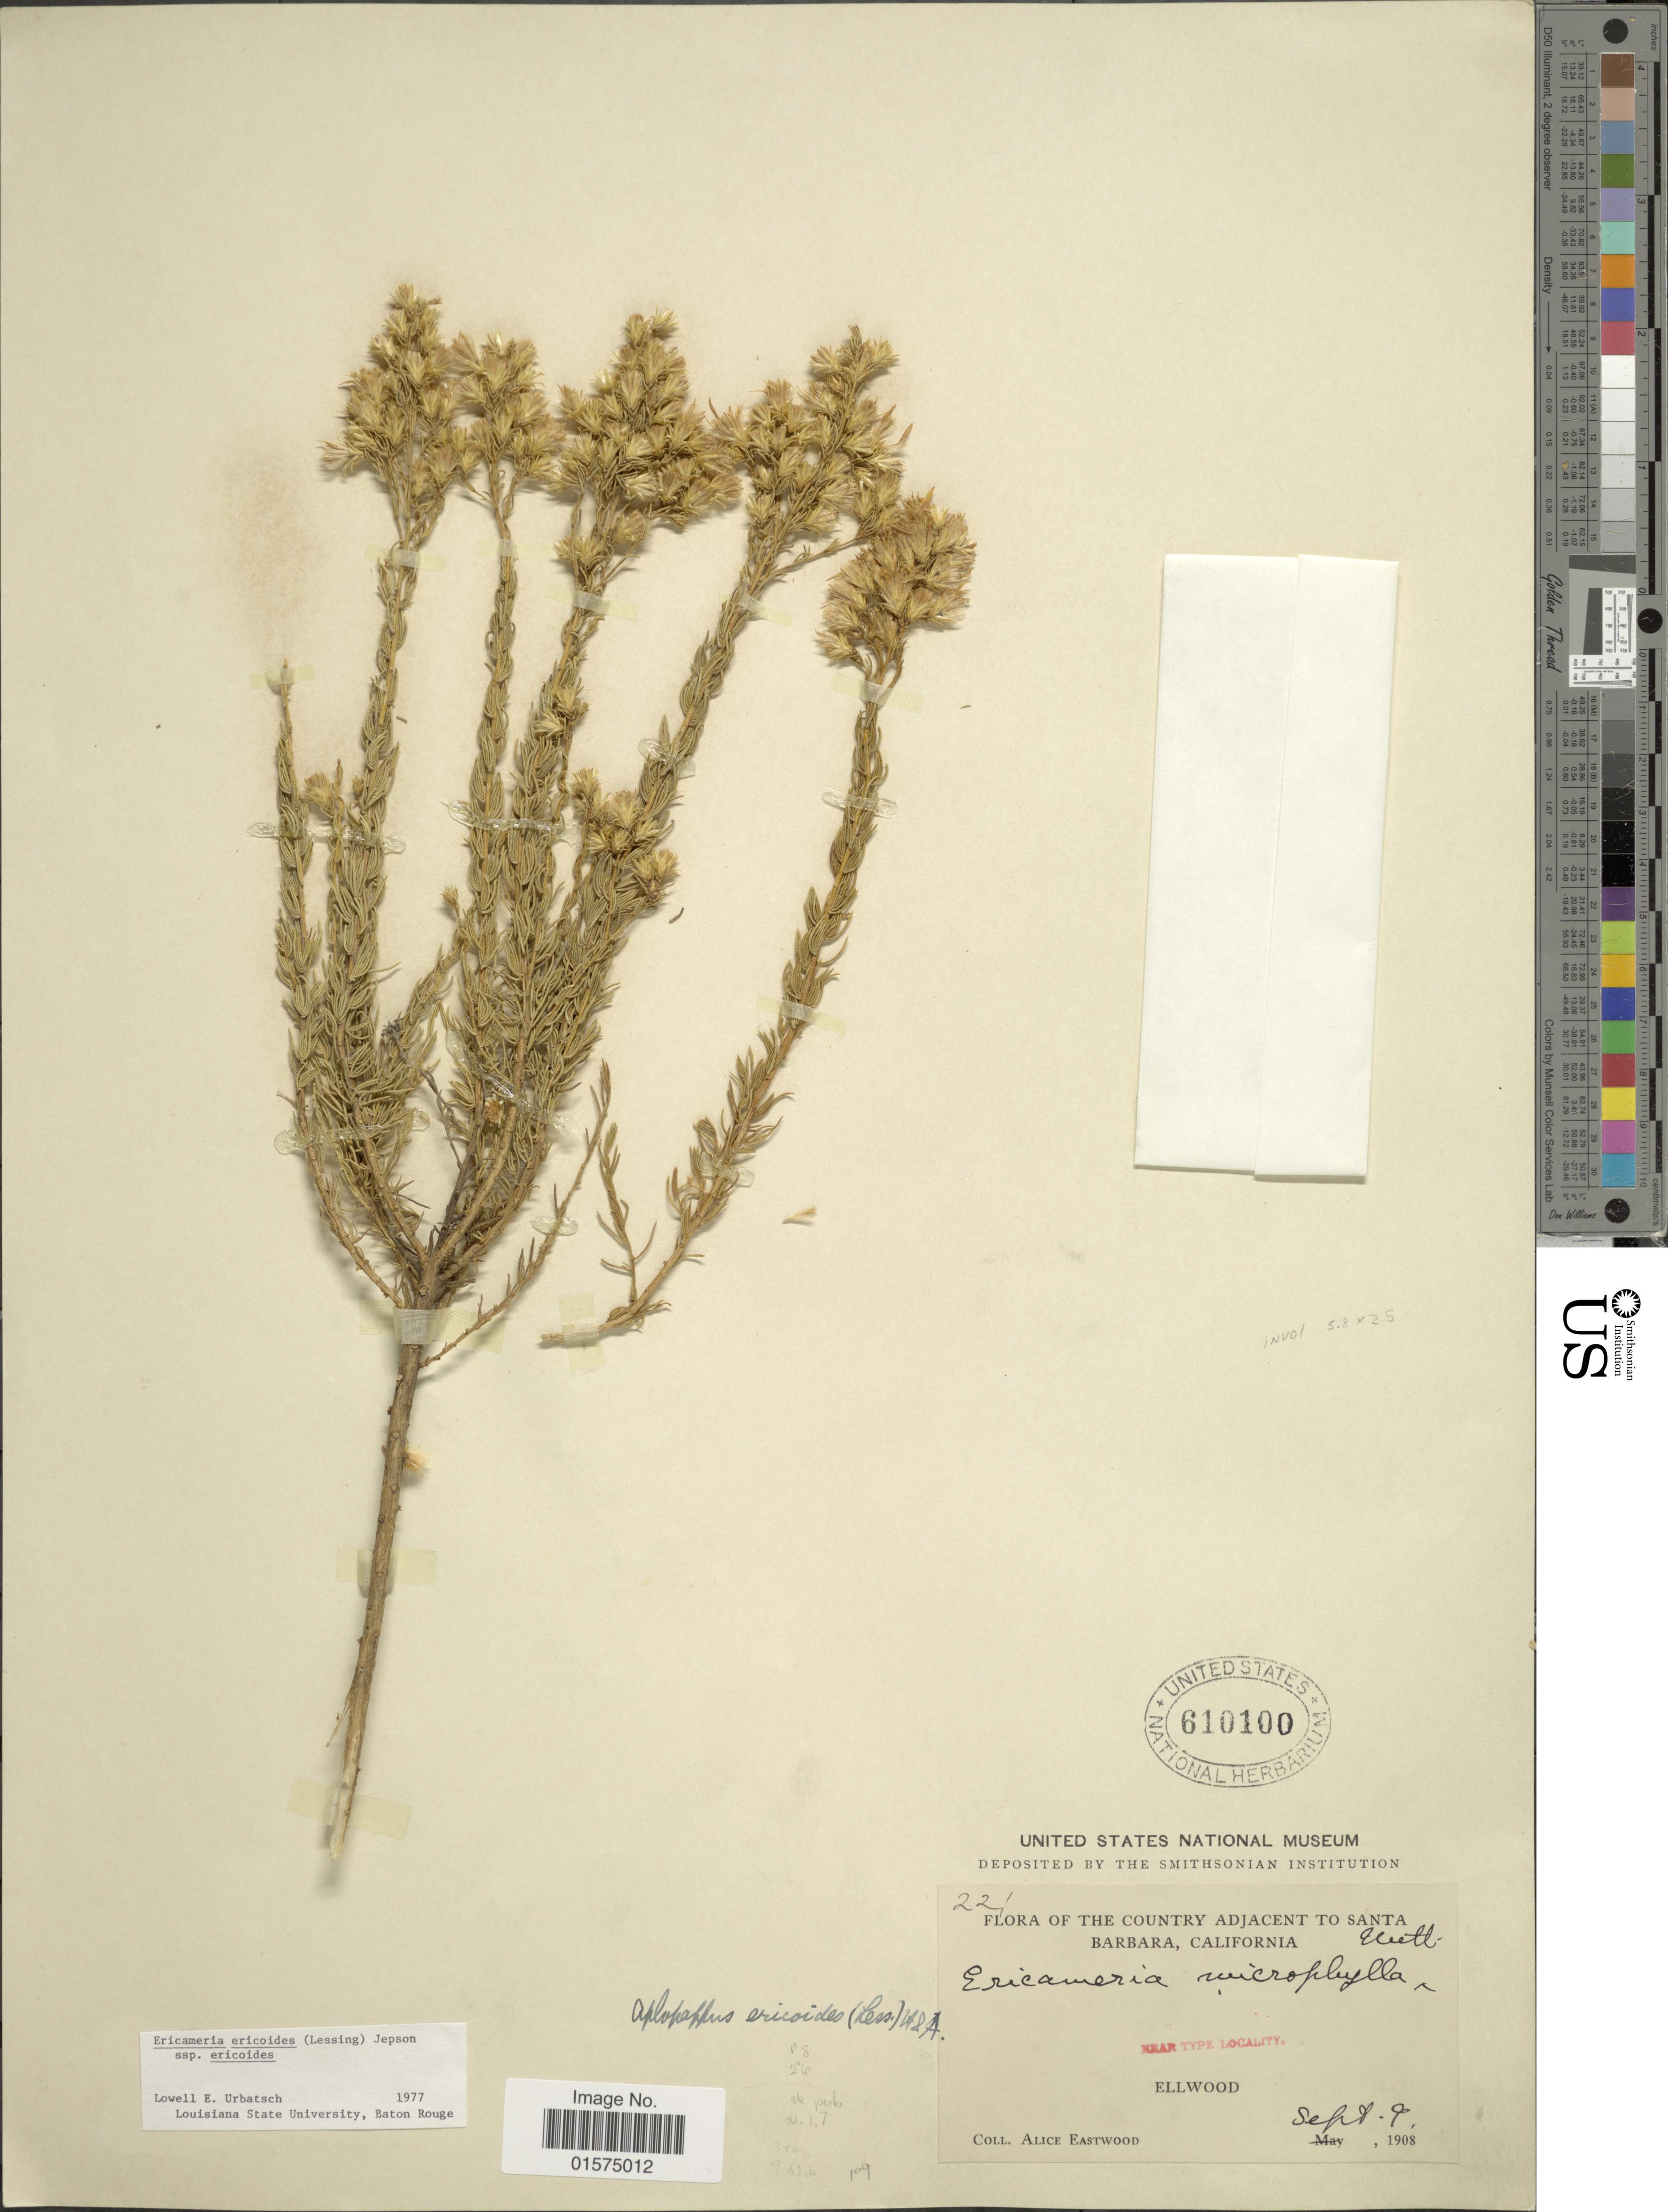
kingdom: Plantae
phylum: Tracheophyta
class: Magnoliopsida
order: Asterales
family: Asteraceae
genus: Ericameria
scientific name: Ericameria ericoides subsp. ericoides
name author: (Less.) Nutt. ex Jeps.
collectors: A. Eastwood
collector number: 221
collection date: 1908-09-09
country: United States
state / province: California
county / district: Santa Barbara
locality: The country adjacent to Santa Barbara. Ellwood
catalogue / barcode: US 610100